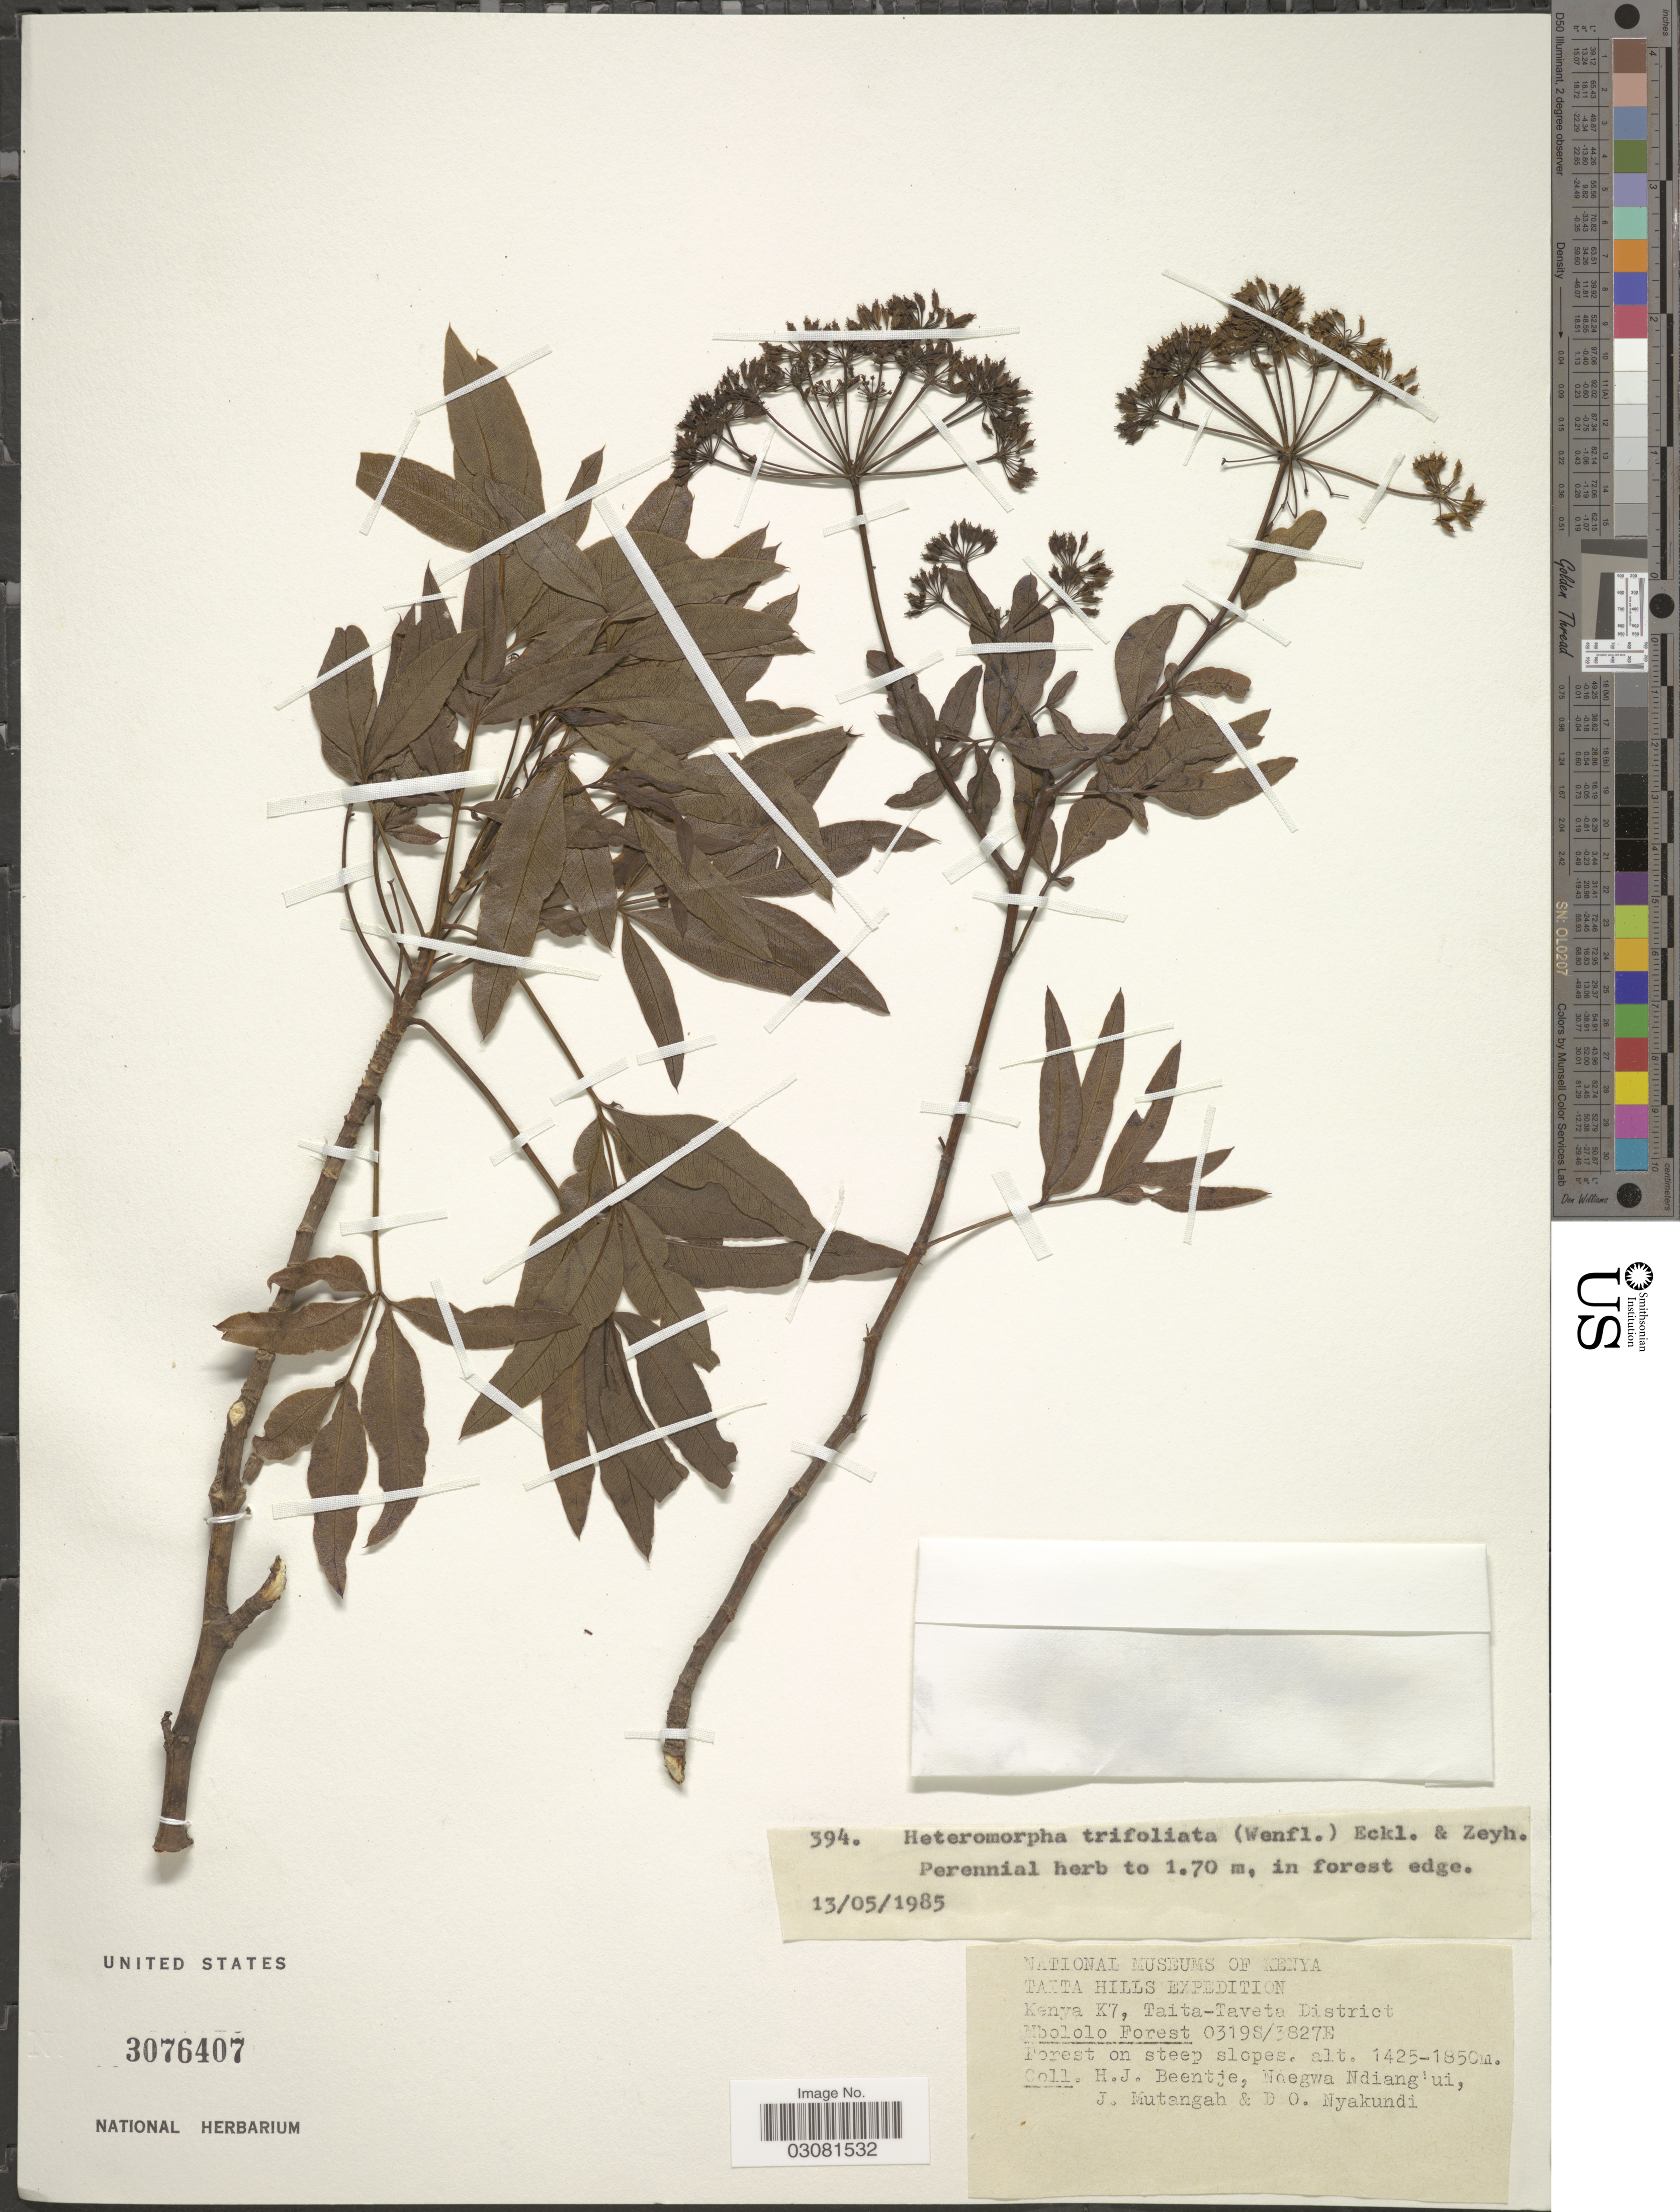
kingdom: Plantae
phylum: Tracheophyta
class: Magnoliopsida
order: Apiales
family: Apiaceae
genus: Heteromorpha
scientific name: Heteromorpha trifoliata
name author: (H.L. Wendl. & Bartl.) Eckl. & Zeyh.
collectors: H. J. Beentje, Ndegwa Ndiang'ui, J. Mutangah & D. Nyakundi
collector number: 394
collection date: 1985-05-13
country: Kenya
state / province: Taita Taveta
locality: Taita Hills, K7, Taita-Taveta District, Mbololo Forest.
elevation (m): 1425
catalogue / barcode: US 3076407